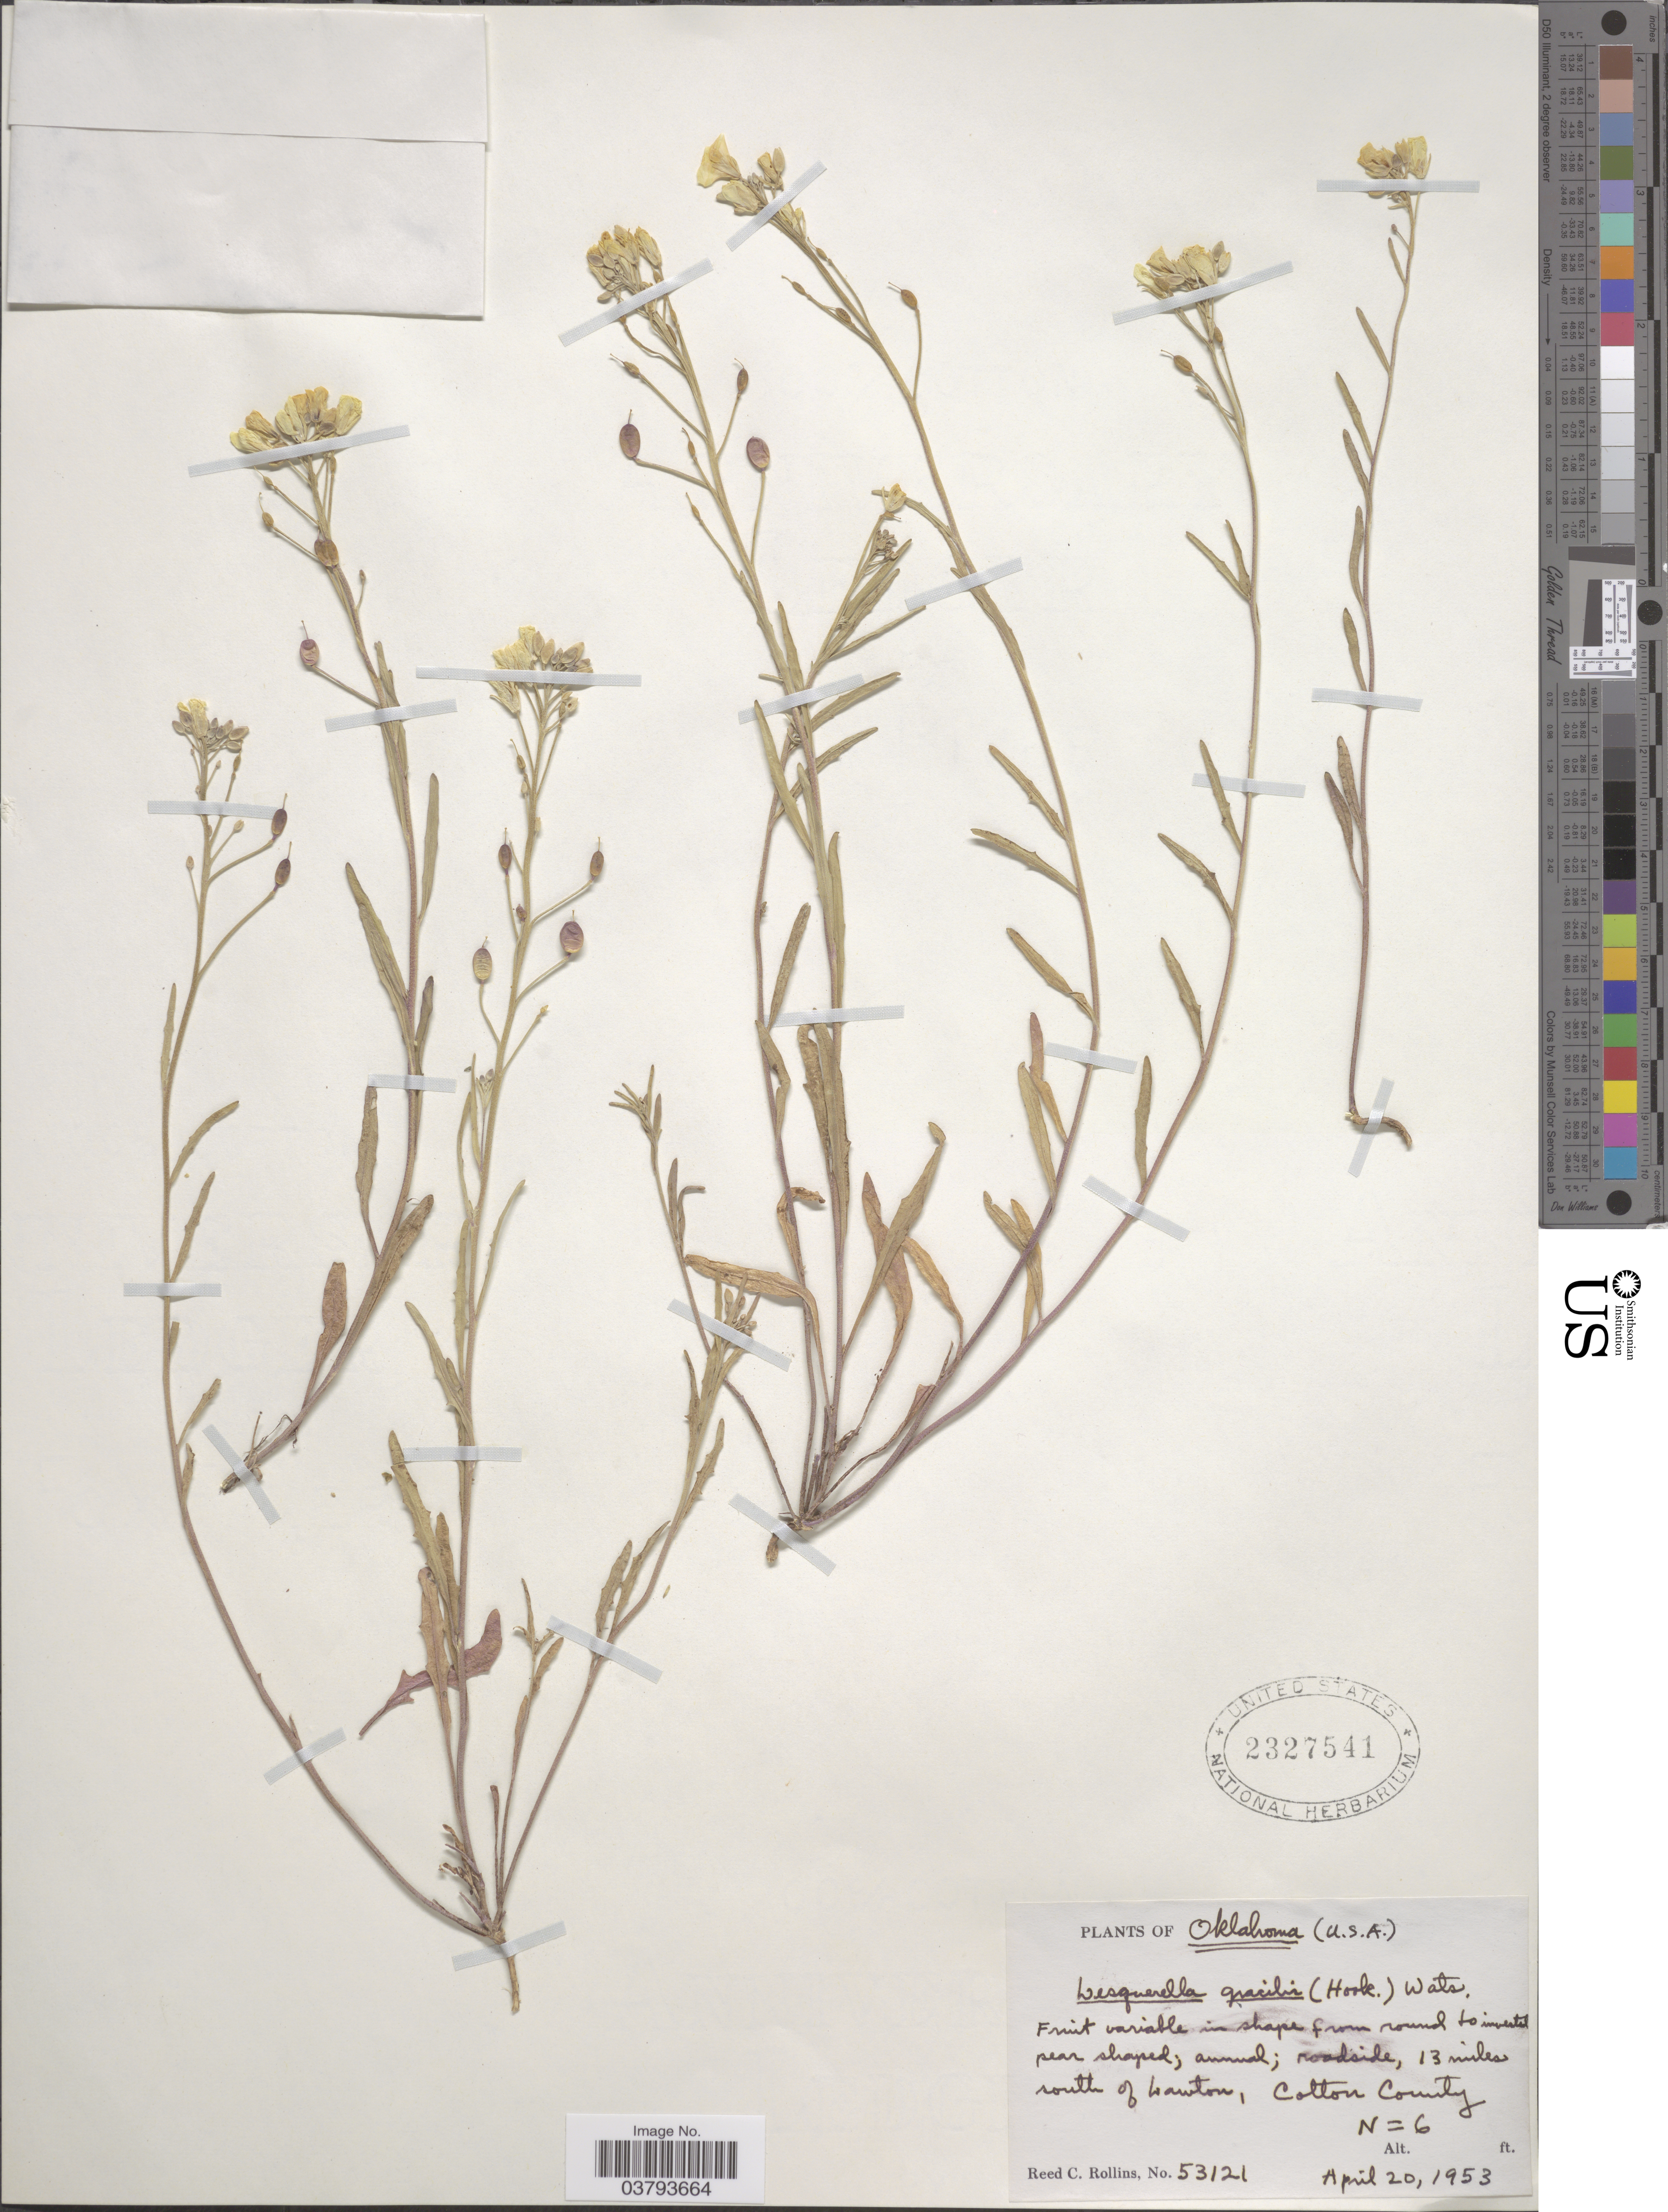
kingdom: Plantae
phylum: Tracheophyta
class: Magnoliopsida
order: Brassicales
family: Brassicaceae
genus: Lesquerella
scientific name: Lesquerella gracilis subsp. gracilis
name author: (Hook.) S. Watson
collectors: R. C. Rollins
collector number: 53121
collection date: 1953-04-20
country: United States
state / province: Oklahoma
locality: Roadside, 13 miles south of Lawton, Cotton County.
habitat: roadside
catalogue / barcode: US 2327541